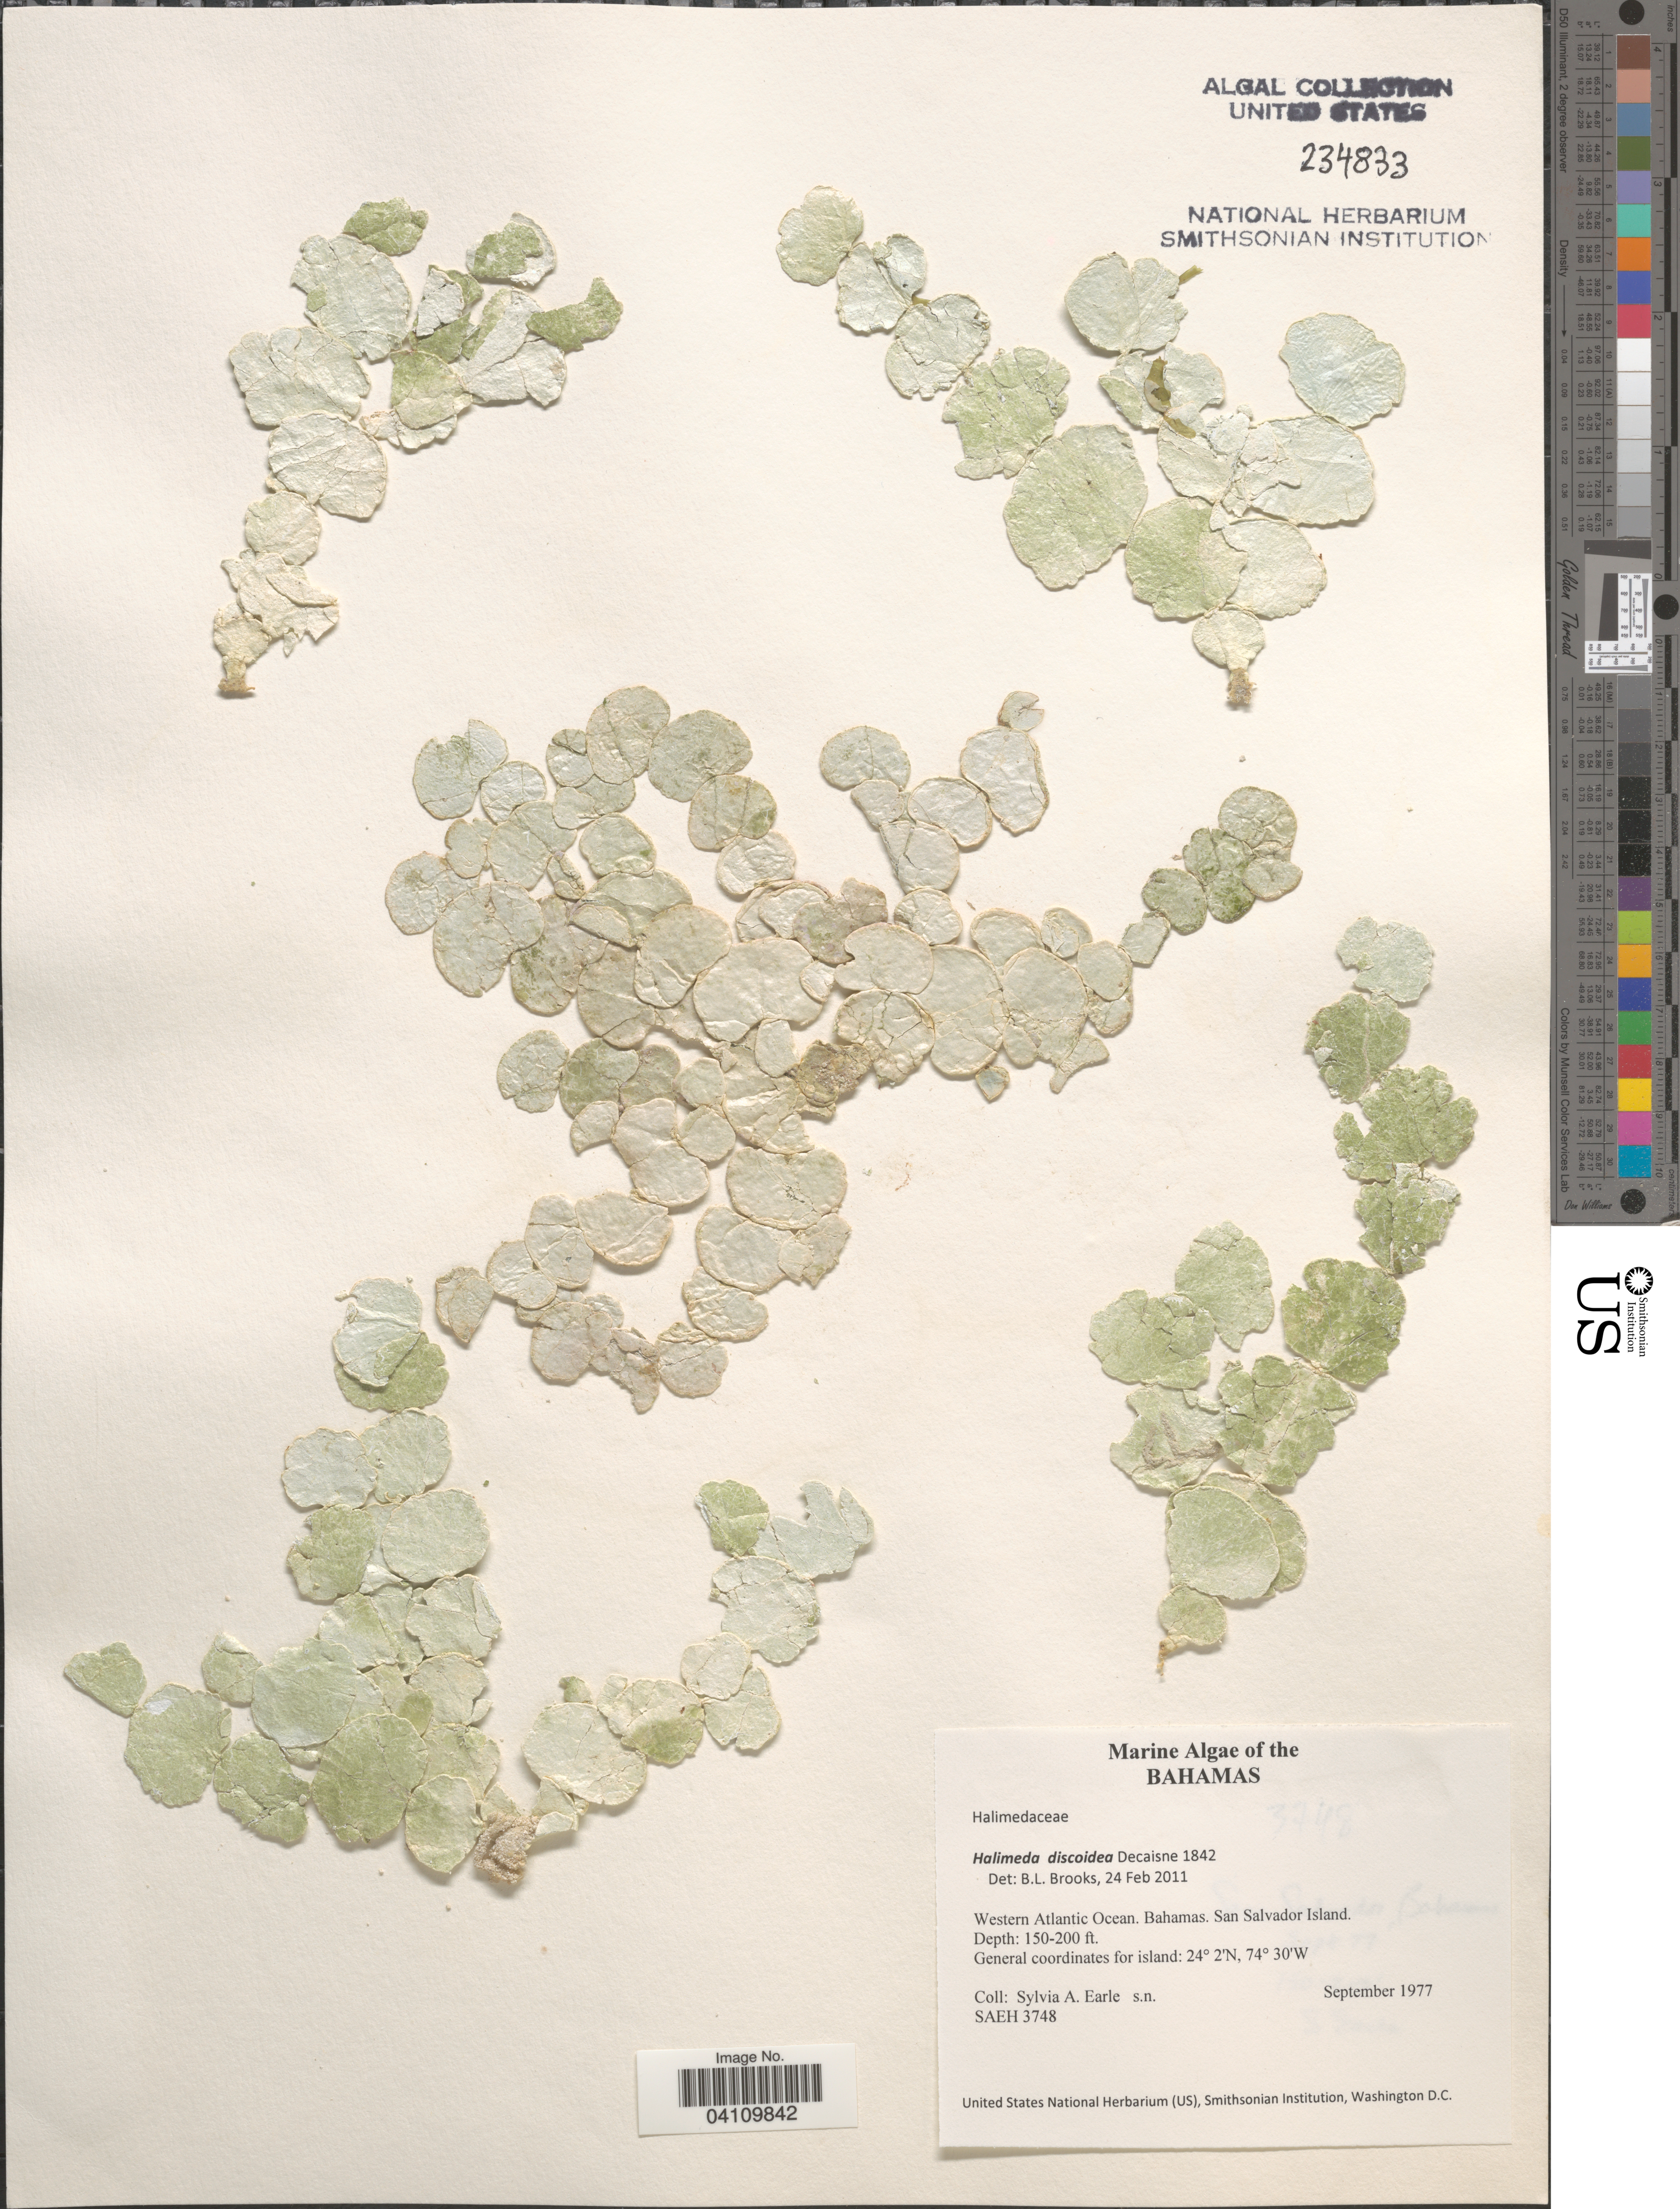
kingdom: Plantae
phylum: Chlorophyta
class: Ulvophyceae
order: Bryopsidales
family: Halimedaceae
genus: Halimeda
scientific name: Halimeda discoidea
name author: Decne.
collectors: S. A. Earle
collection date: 1977-09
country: Bahamas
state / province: San Salvador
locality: Western Atlantic Ocean. San Salvador Island.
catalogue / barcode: US 234833